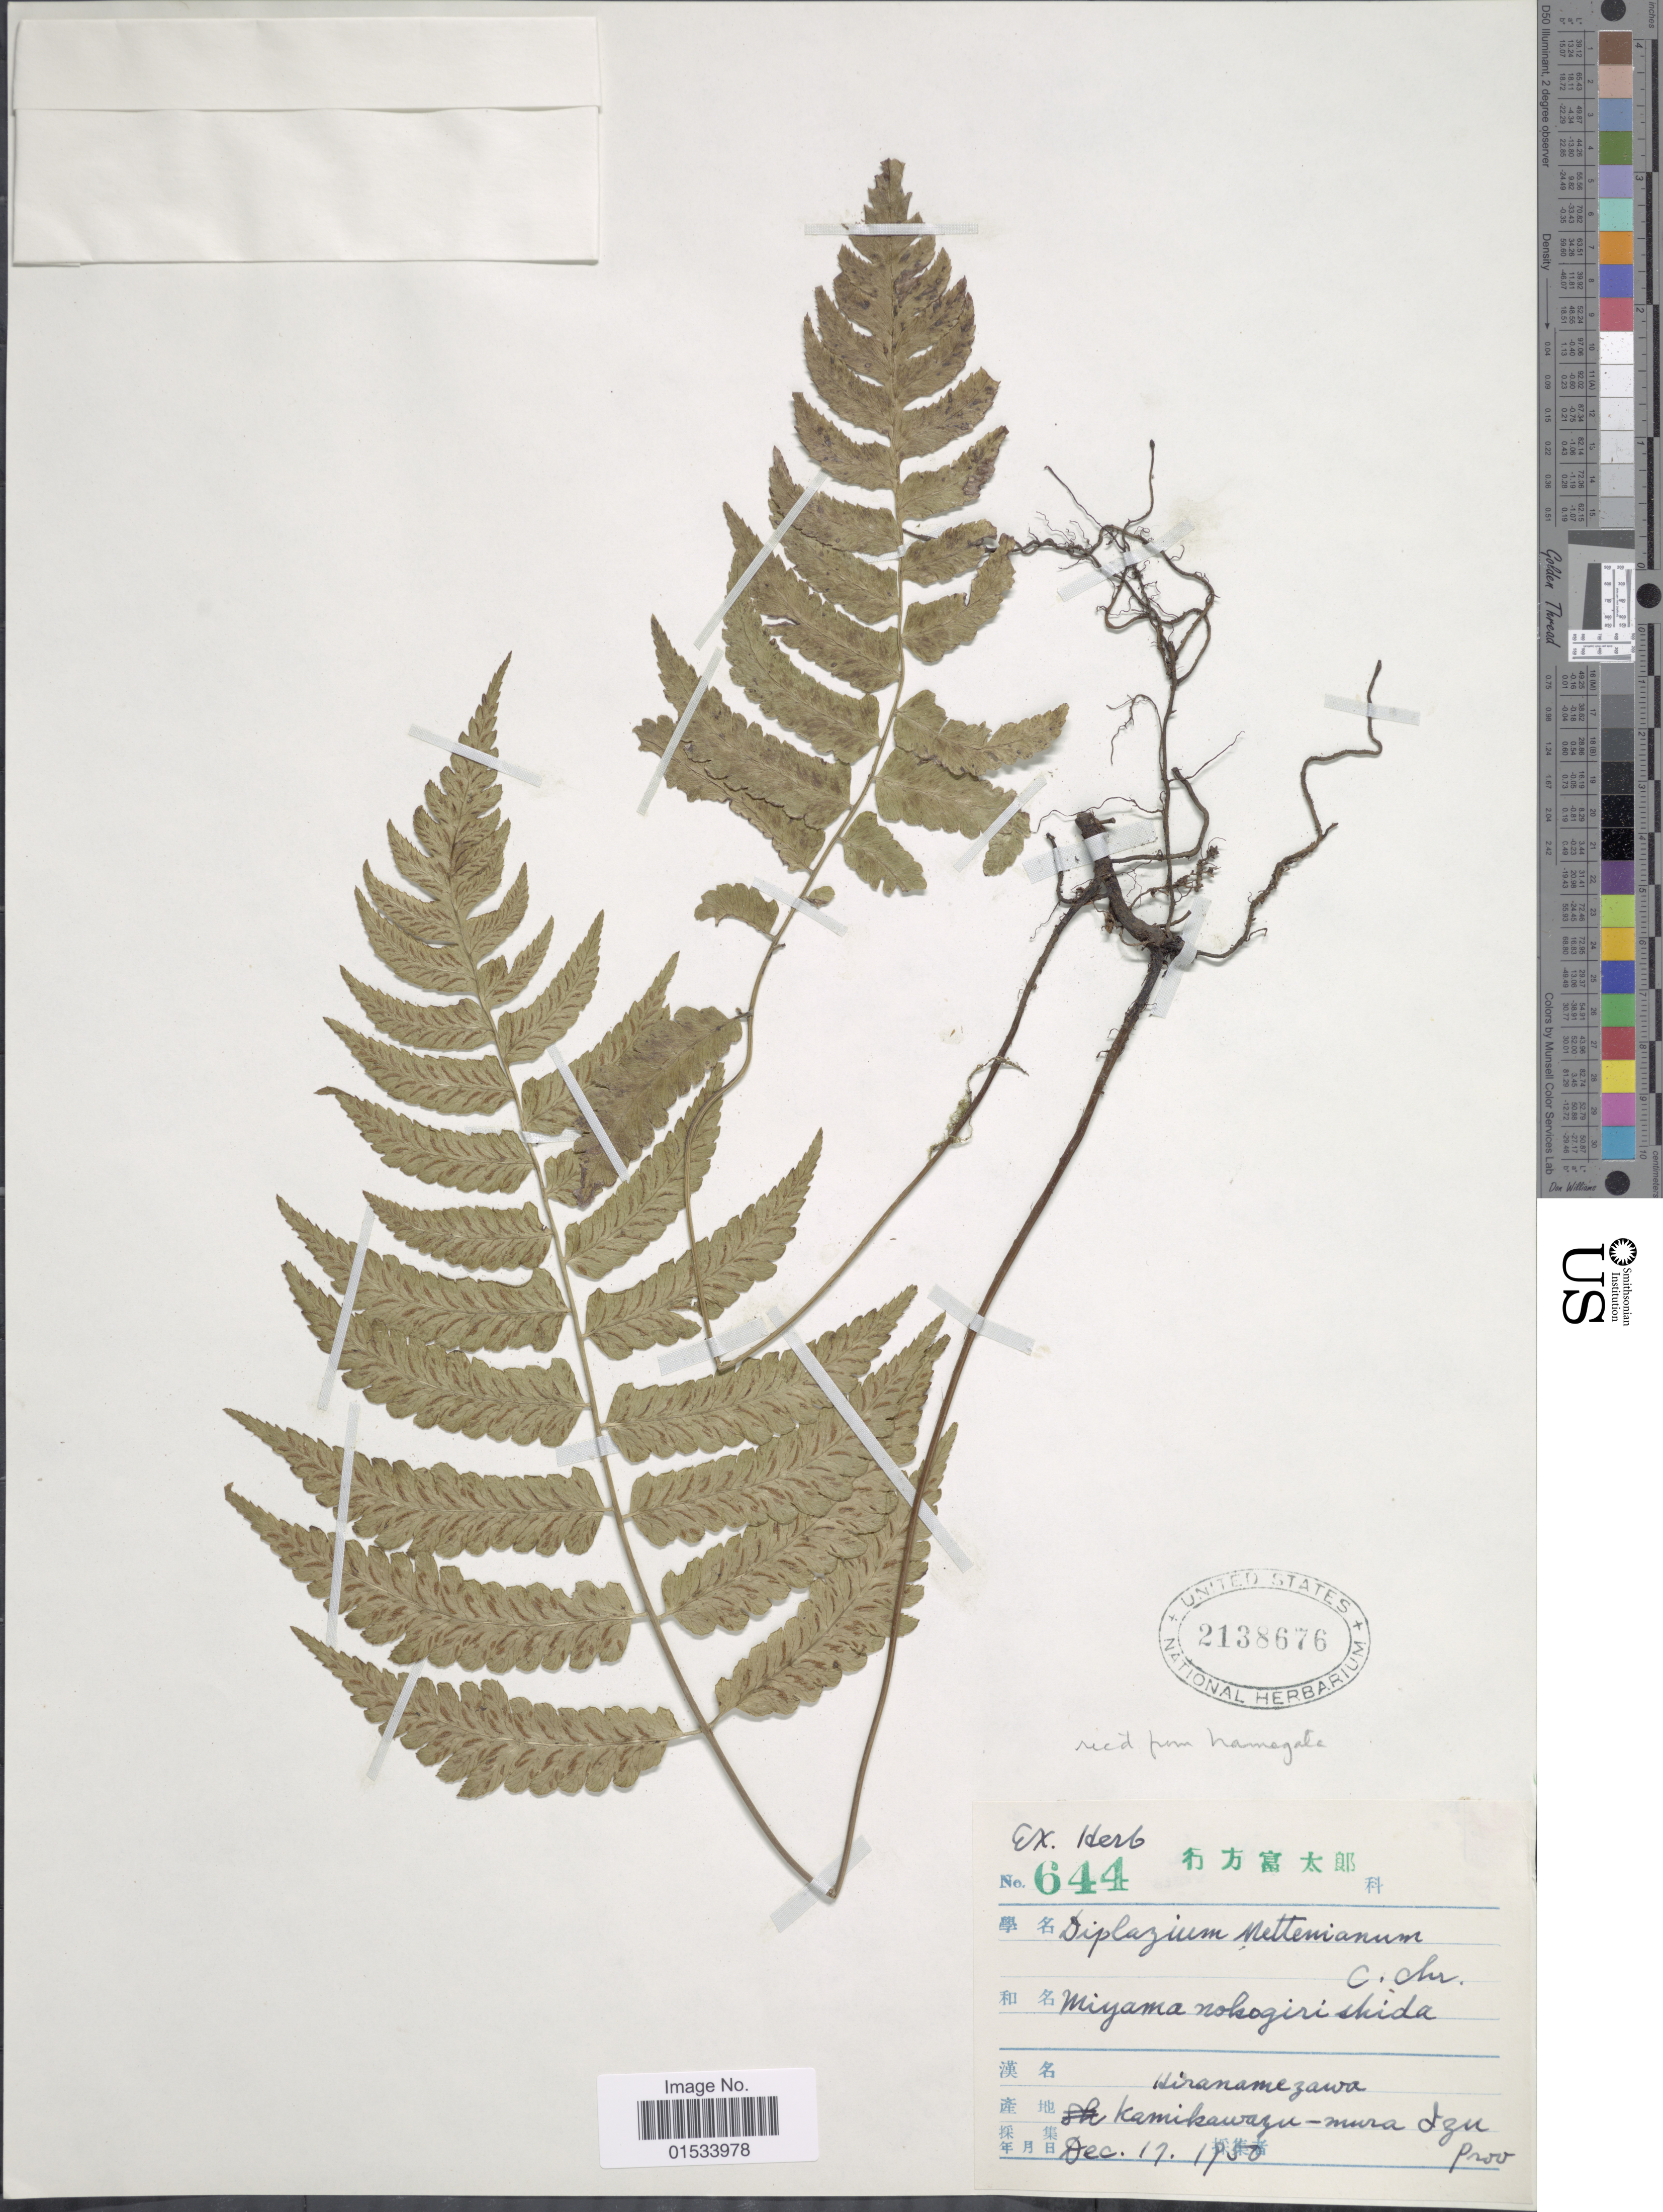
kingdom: Plantae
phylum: Tracheophyta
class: Polypodiopsida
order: Polypodiales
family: Athyriaceae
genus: Diplazium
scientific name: Diplazium mettenianum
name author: (Miq.) C. Chr.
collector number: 644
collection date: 1950-12-17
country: Japan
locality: Hinamizawa, Kamikawazu- mura Izu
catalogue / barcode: US 2138676